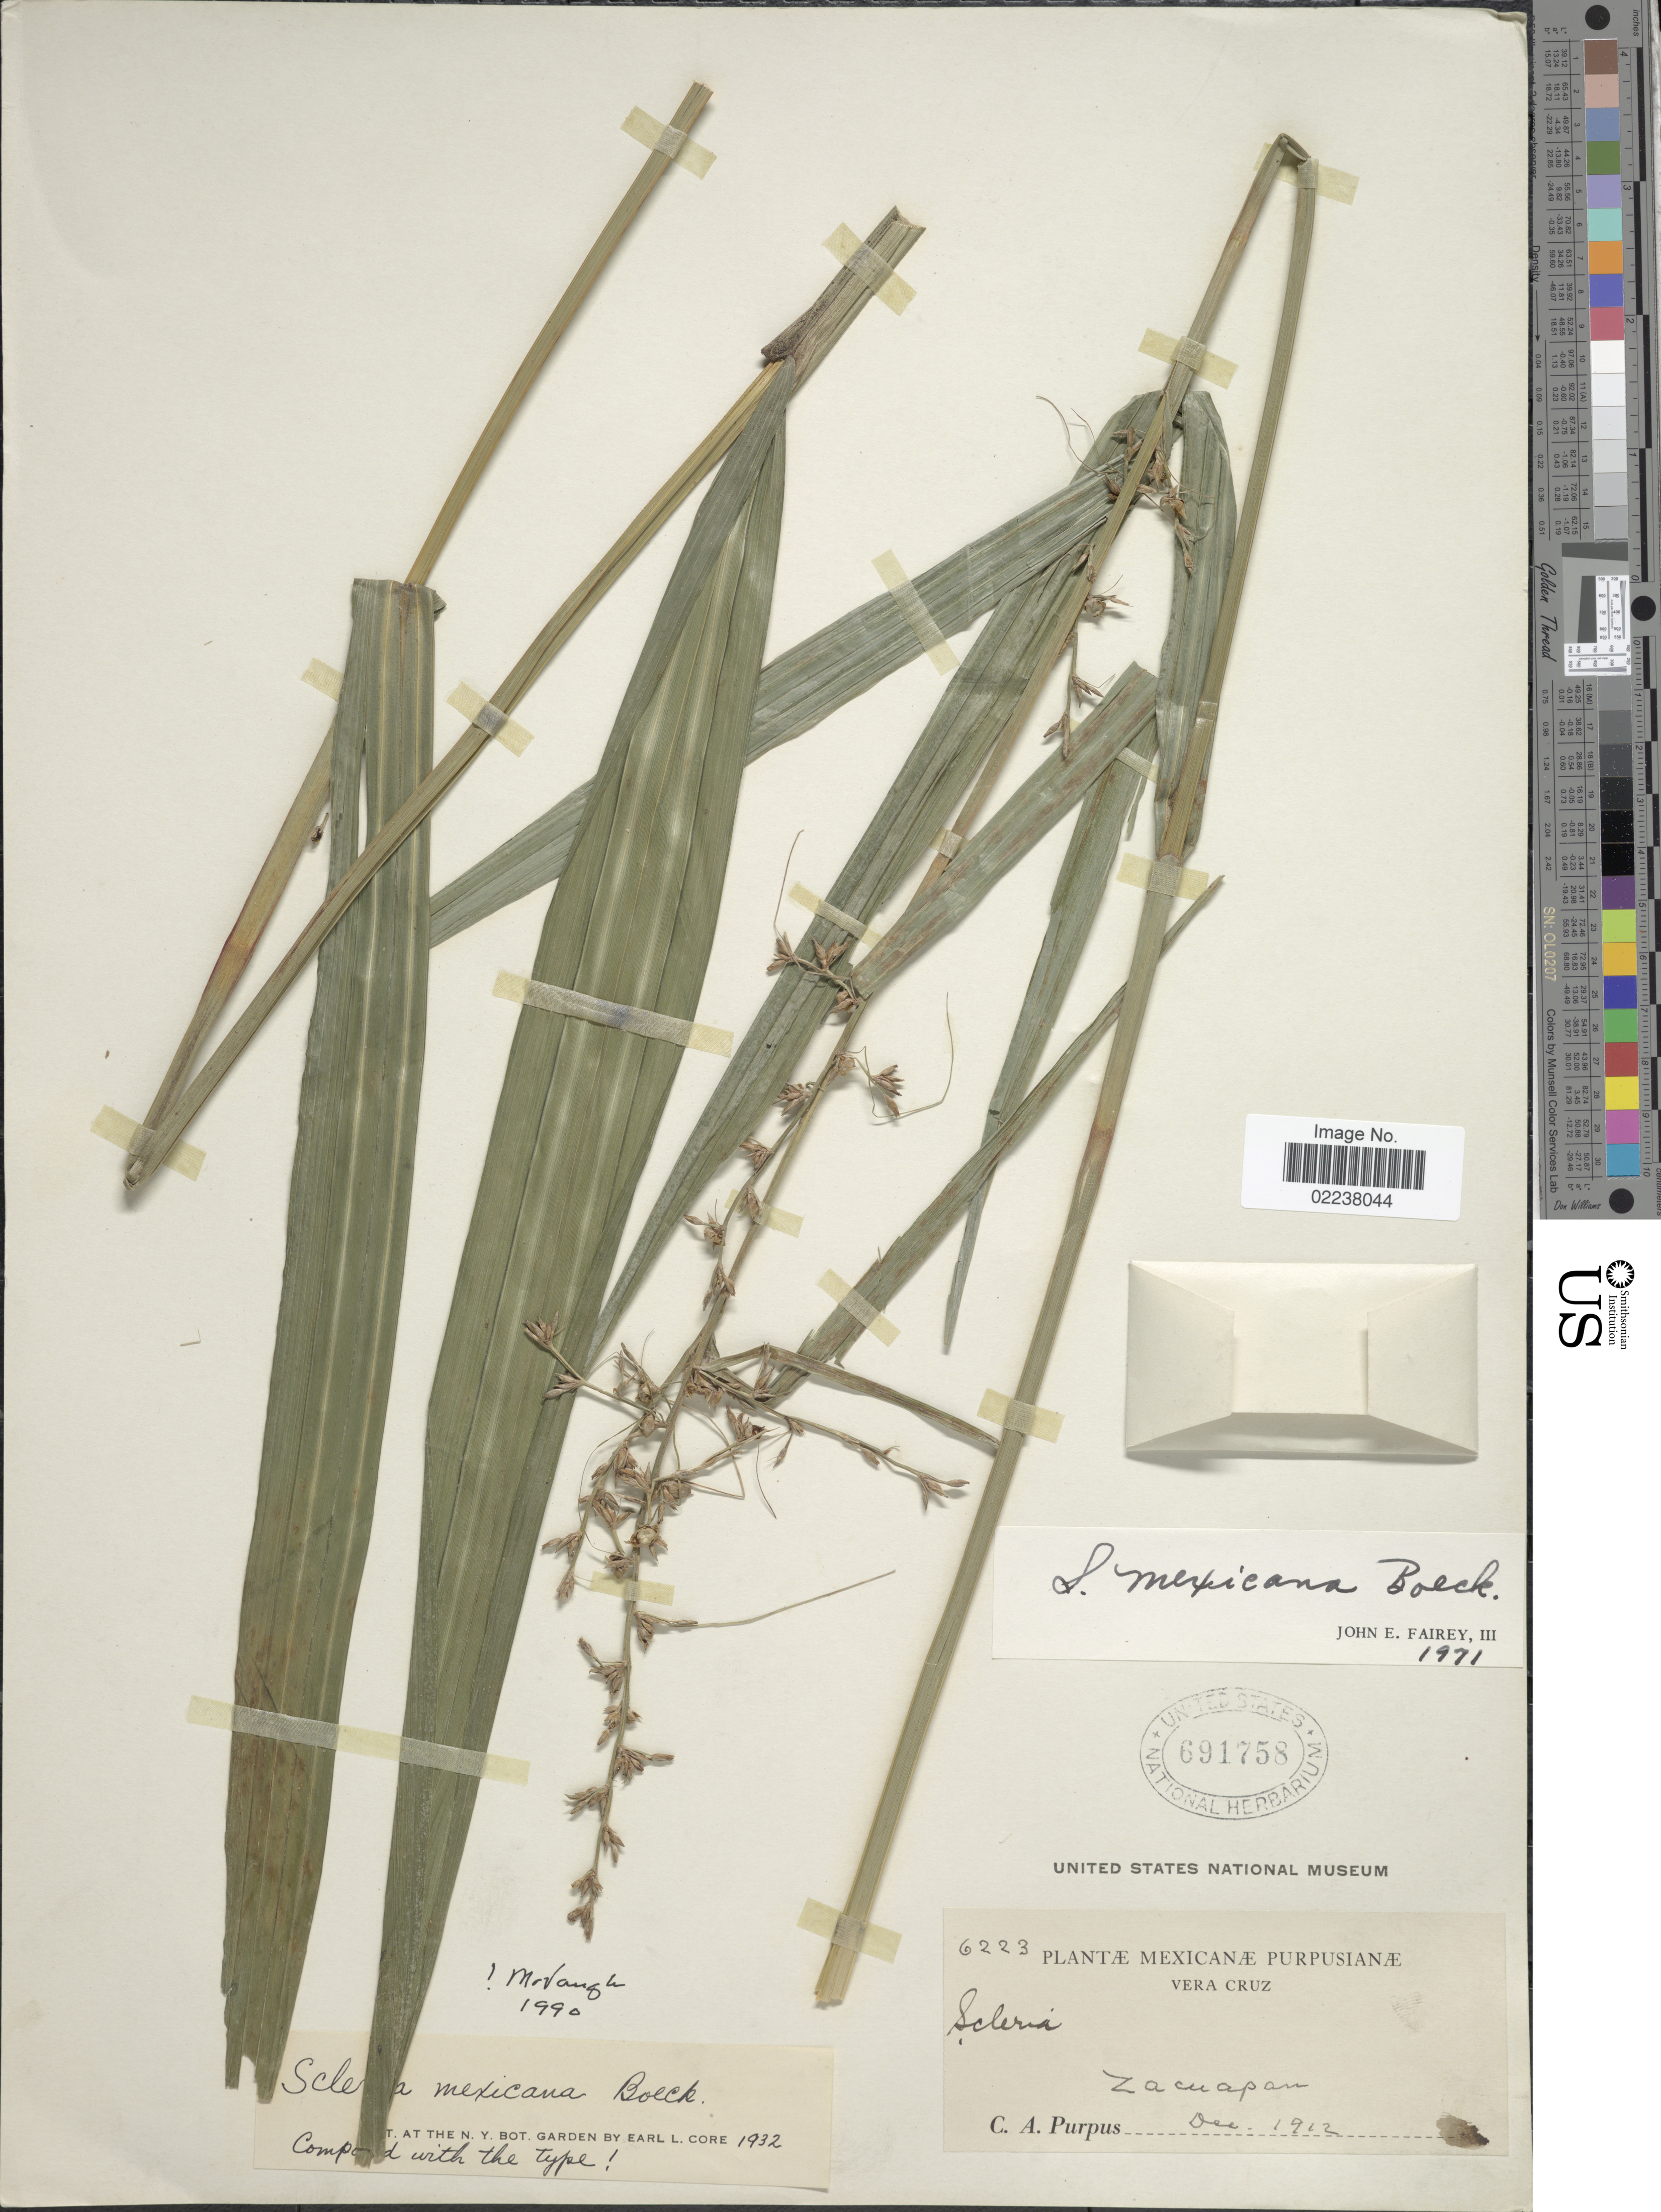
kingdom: Plantae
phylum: Tracheophyta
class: Liliopsida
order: Poales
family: Cyperaceae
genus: Scleria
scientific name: Scleria mexicana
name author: (Liebm.) Boeckeler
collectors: C. A. Purpus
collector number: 6223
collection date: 1912-12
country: Mexico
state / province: Veracruz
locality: Vera Cruz, Zacuapan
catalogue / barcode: US 691758